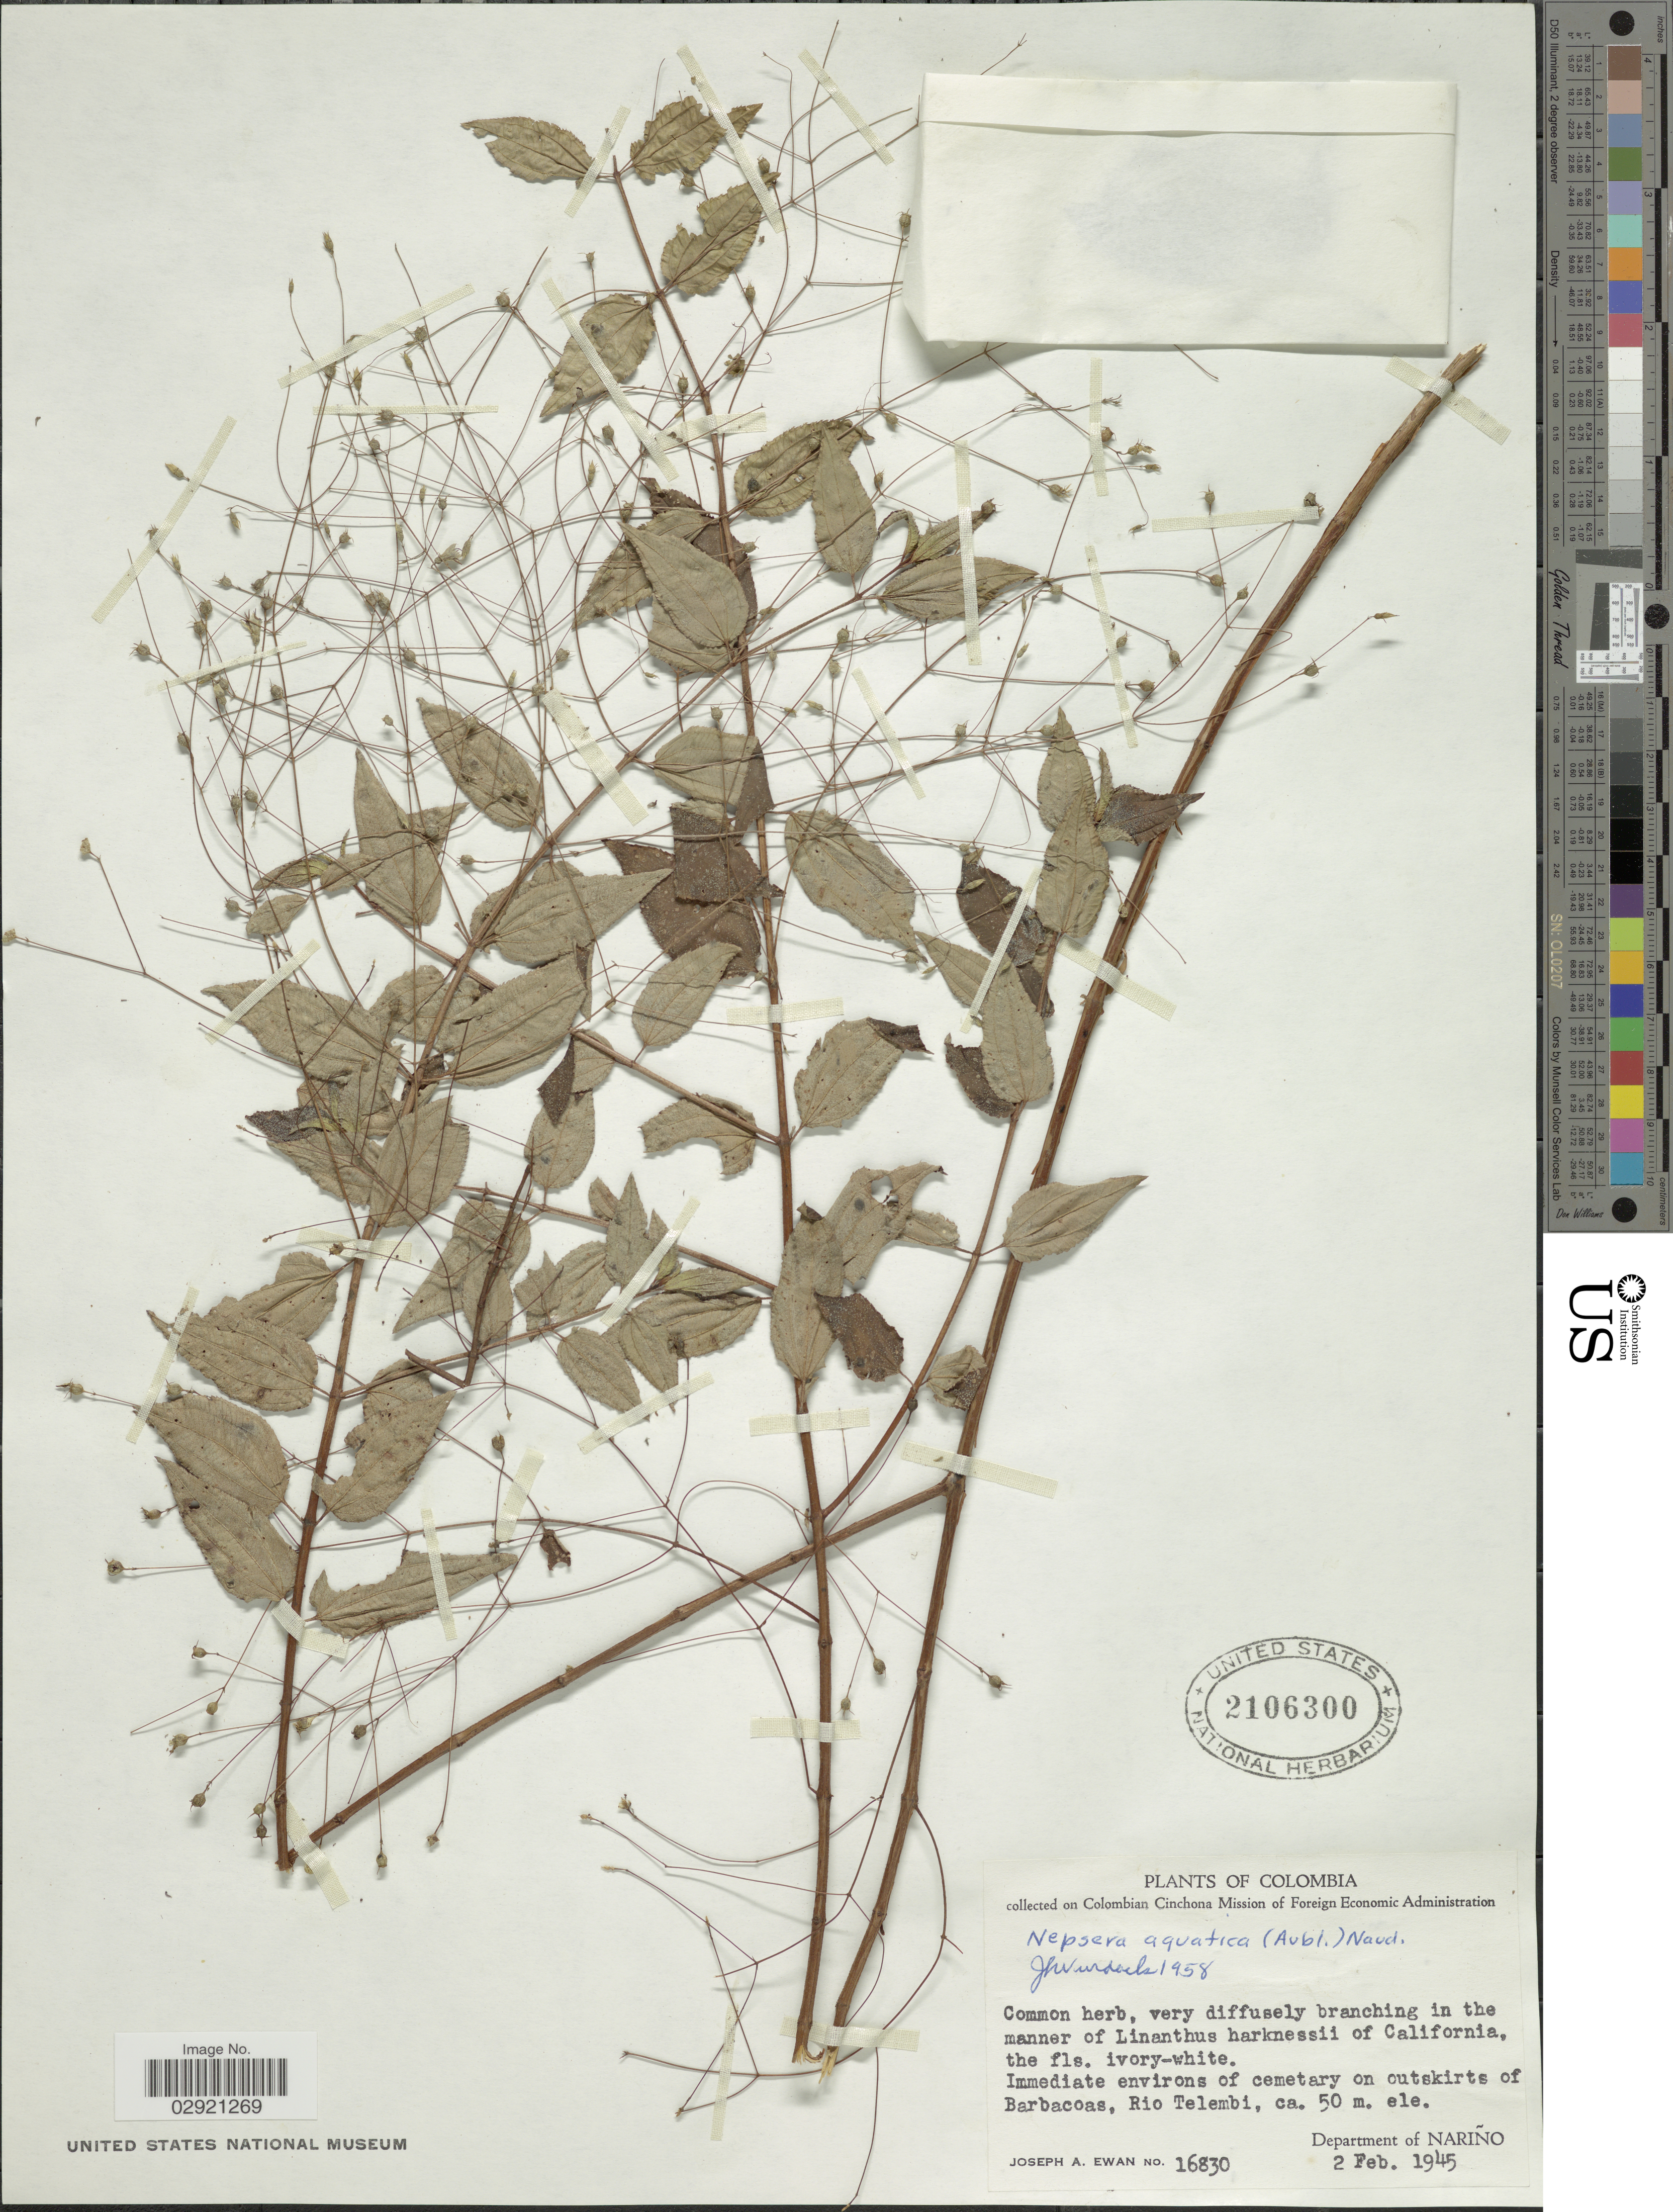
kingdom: Plantae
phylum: Tracheophyta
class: Magnoliopsida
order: Myrtales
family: Melastomataceae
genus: Nepsera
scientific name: Nepsera aquatica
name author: (Aubl.) Naudin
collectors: J. A. Ewan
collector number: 16830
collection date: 1945-02-02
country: Colombia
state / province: Nariño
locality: Immediate environs of cemetary on outskirts of Barbacoas, Rio Telembi. Department of Nariño.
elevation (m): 50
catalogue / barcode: US 2106300